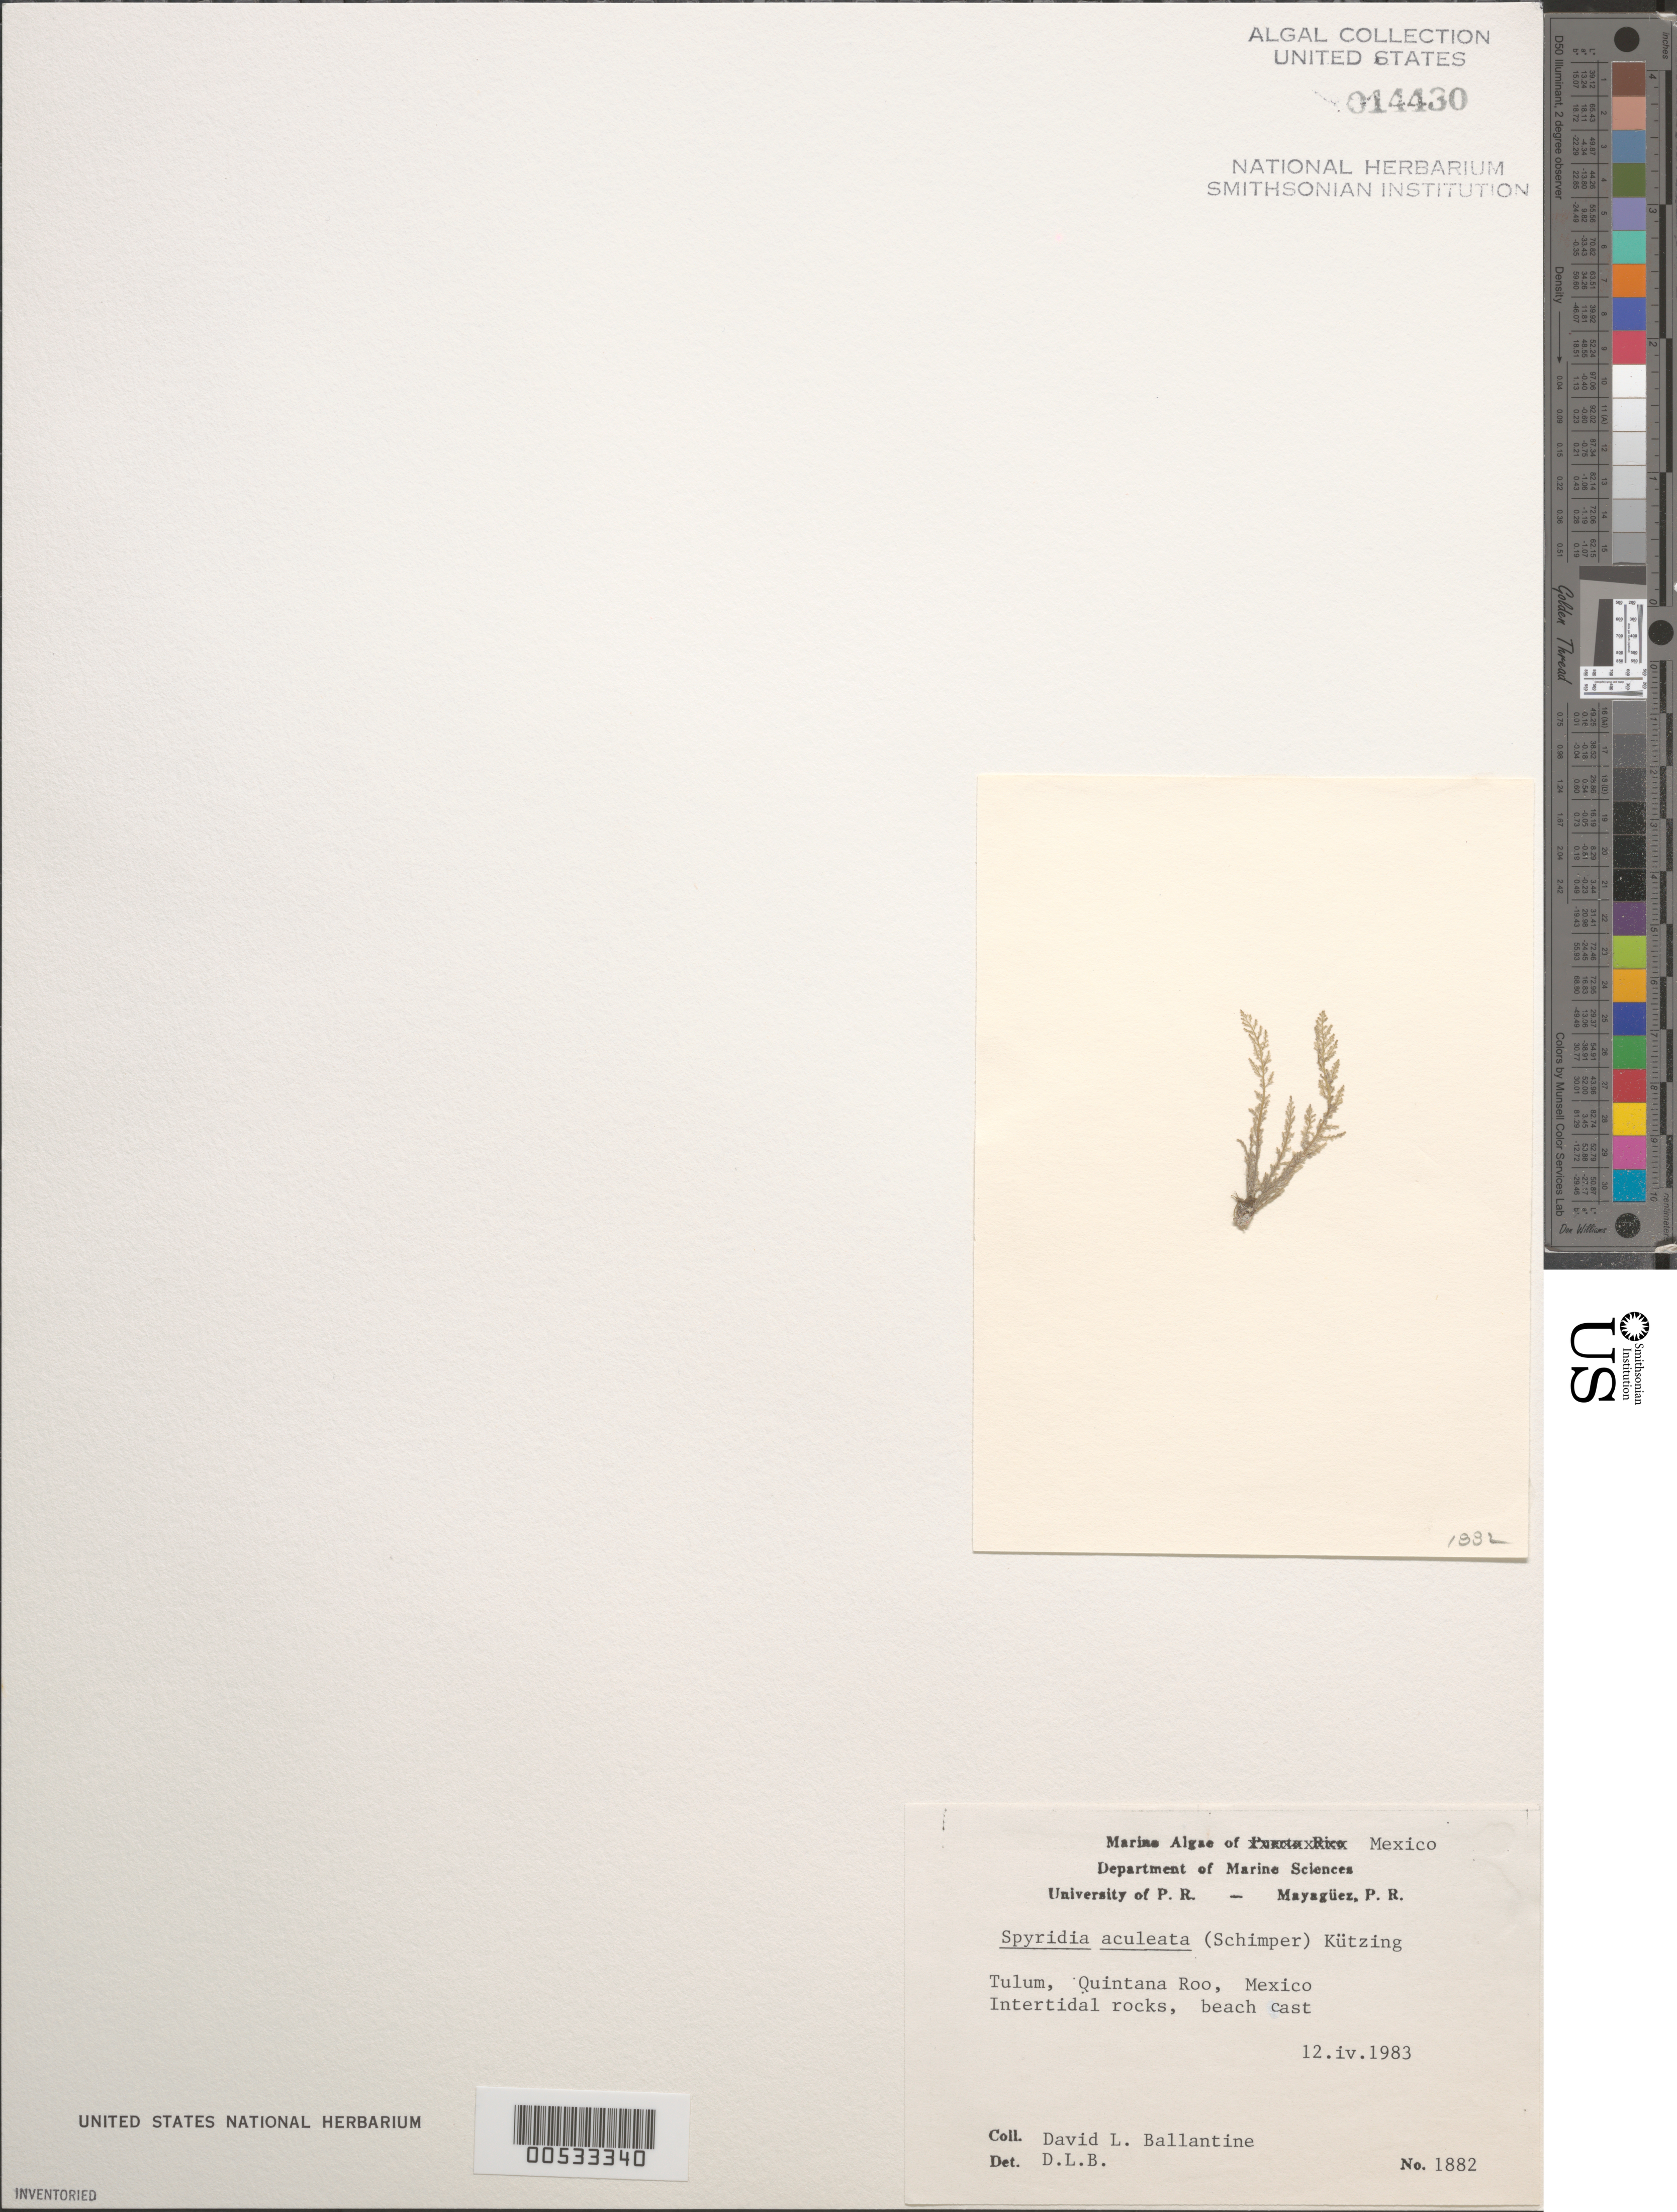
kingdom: Plantae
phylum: Rhodophyta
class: Florideophyceae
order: Ceramiales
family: Spyridiaceae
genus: Spyridia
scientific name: Spyridia aculeata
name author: (C. Agardh ex Decne.) Kütz.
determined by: Ballantine, D. L.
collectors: D.L. Ballantine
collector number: DLB 1882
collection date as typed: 12 Apr 1983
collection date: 1983-04-12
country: Mexico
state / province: Quintana Roo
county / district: Tulum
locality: Tulum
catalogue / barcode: US 14430